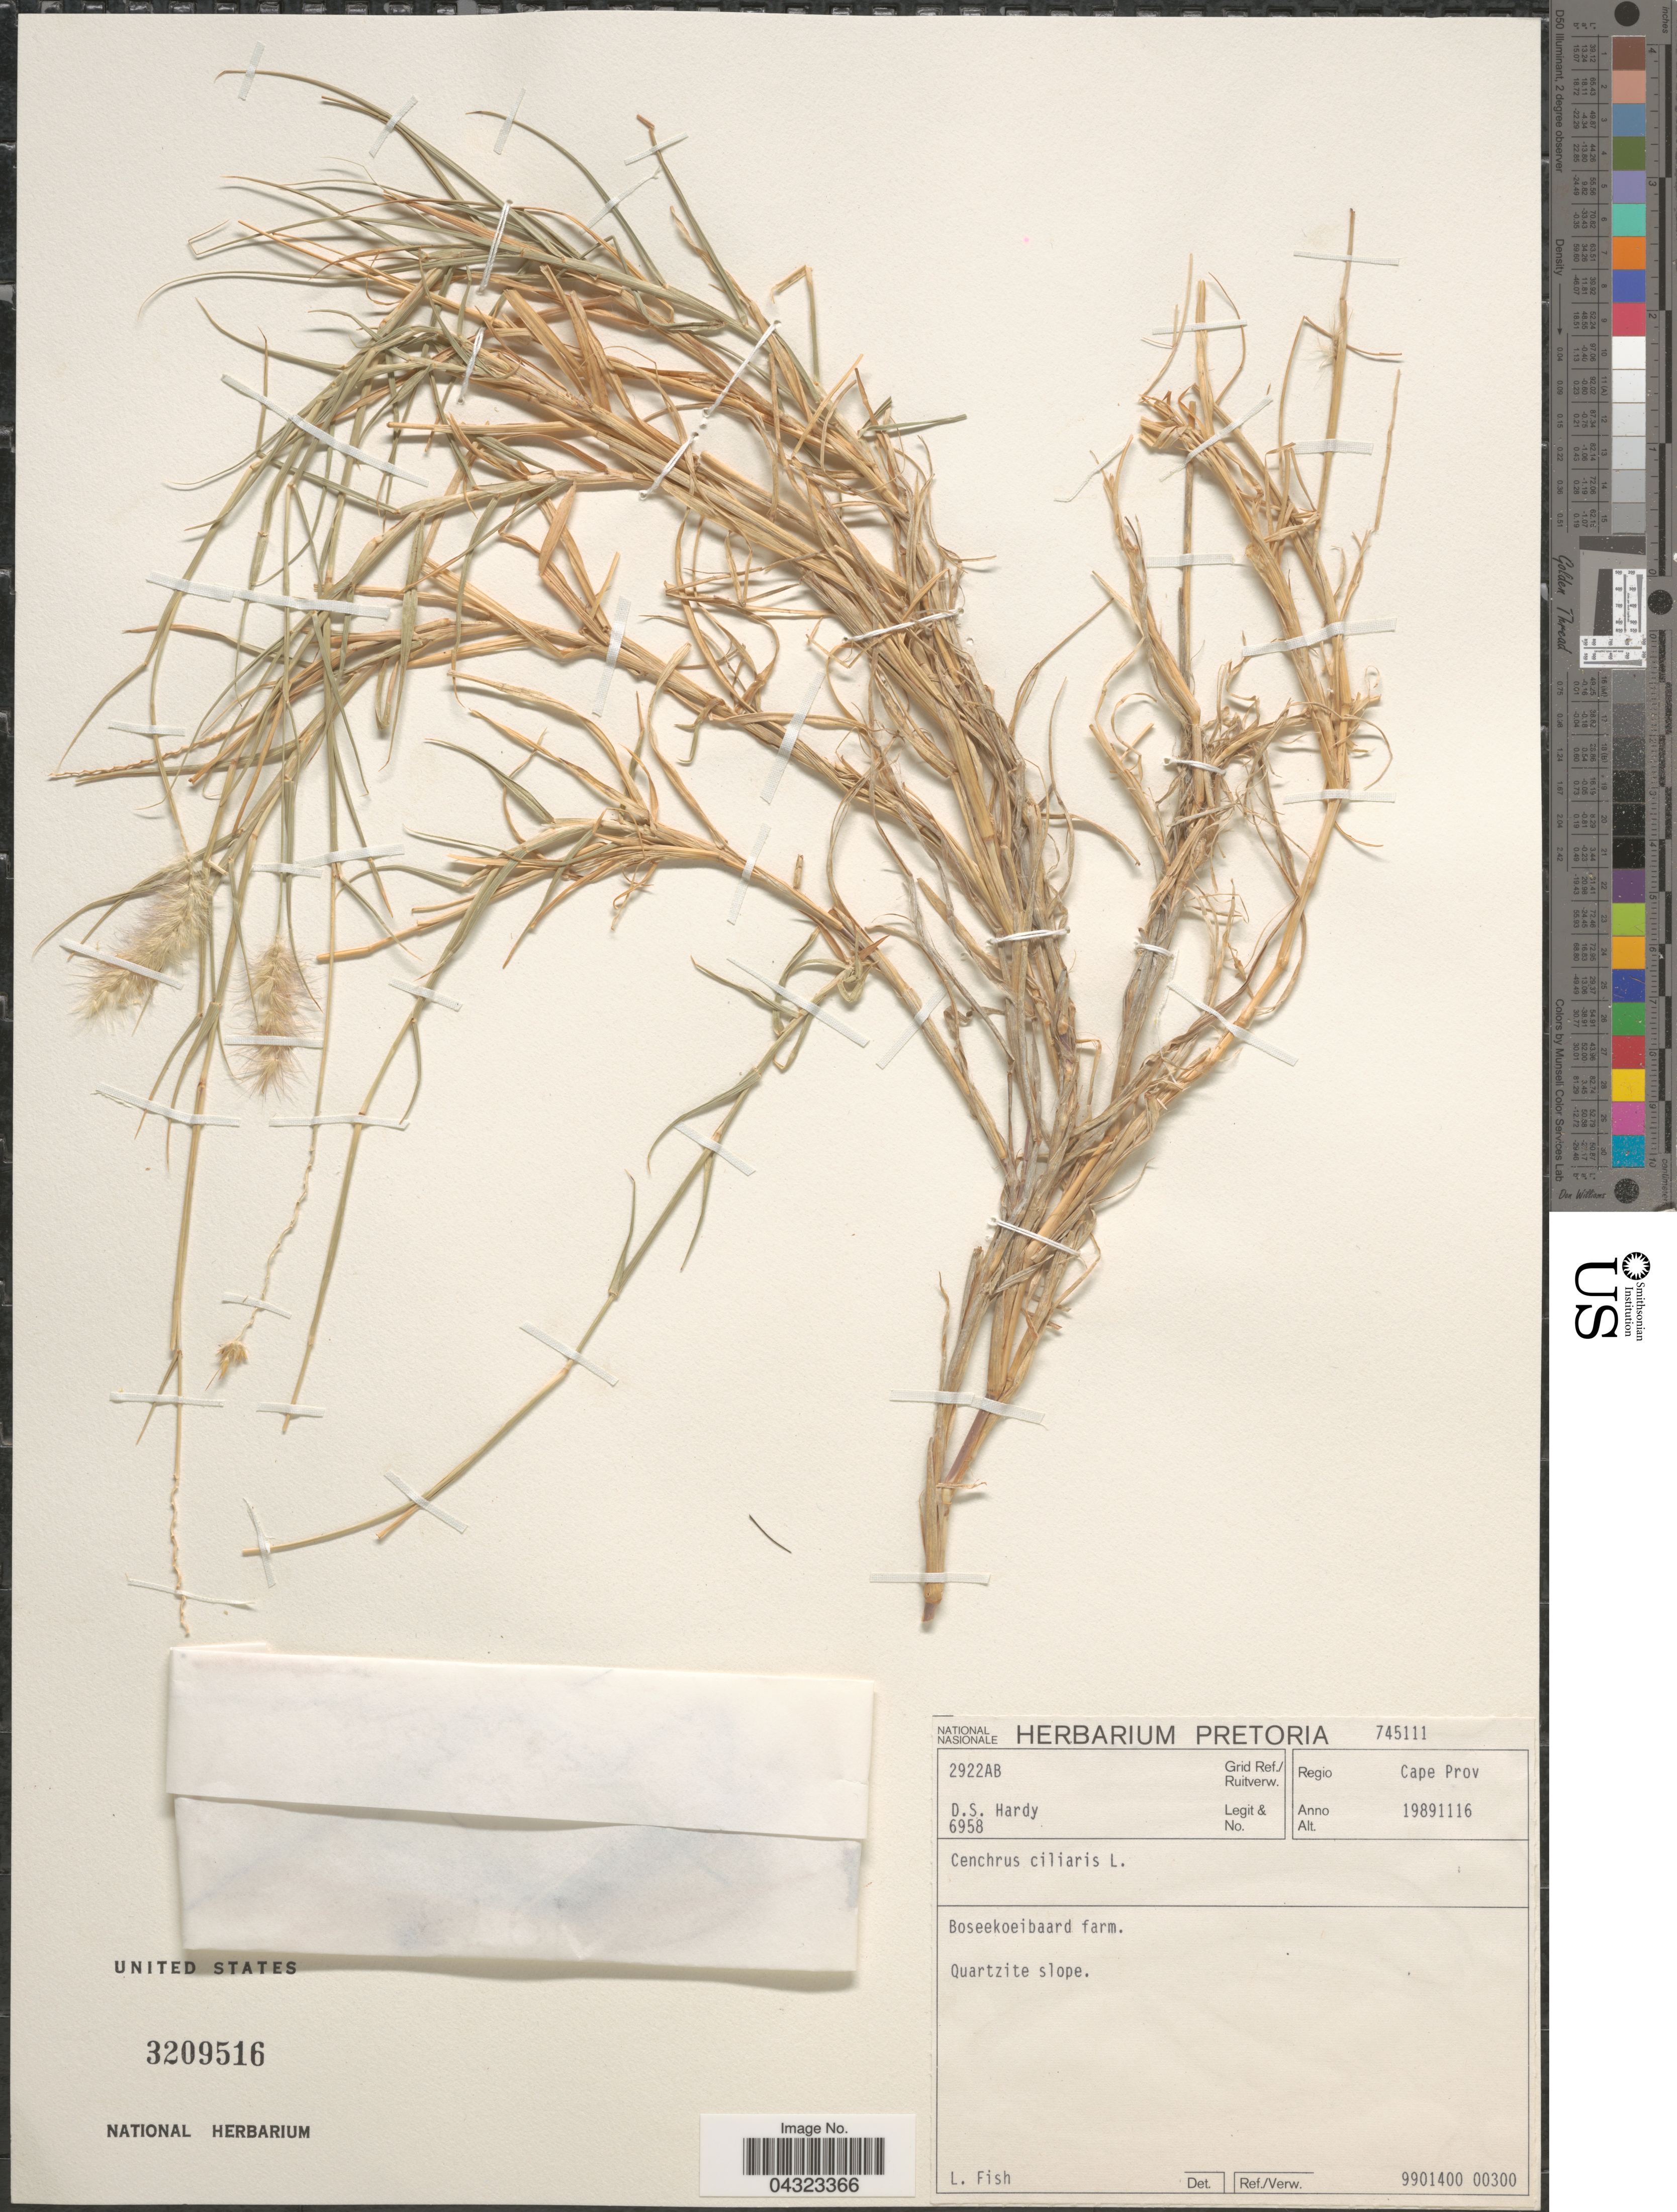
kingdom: Plantae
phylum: Tracheophyta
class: Liliopsida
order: Poales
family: Poaceae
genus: Cenchrus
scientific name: Cenchrus ciliaris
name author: L.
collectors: D. Hardy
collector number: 6958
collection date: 1989-11-16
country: South Africa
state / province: Northern Cape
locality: Grid. Ref./Ruitverw. 2922AB. Regio Cape Prov. Boseekoeibaard farm. Quartzite slope.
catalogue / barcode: US 3209516